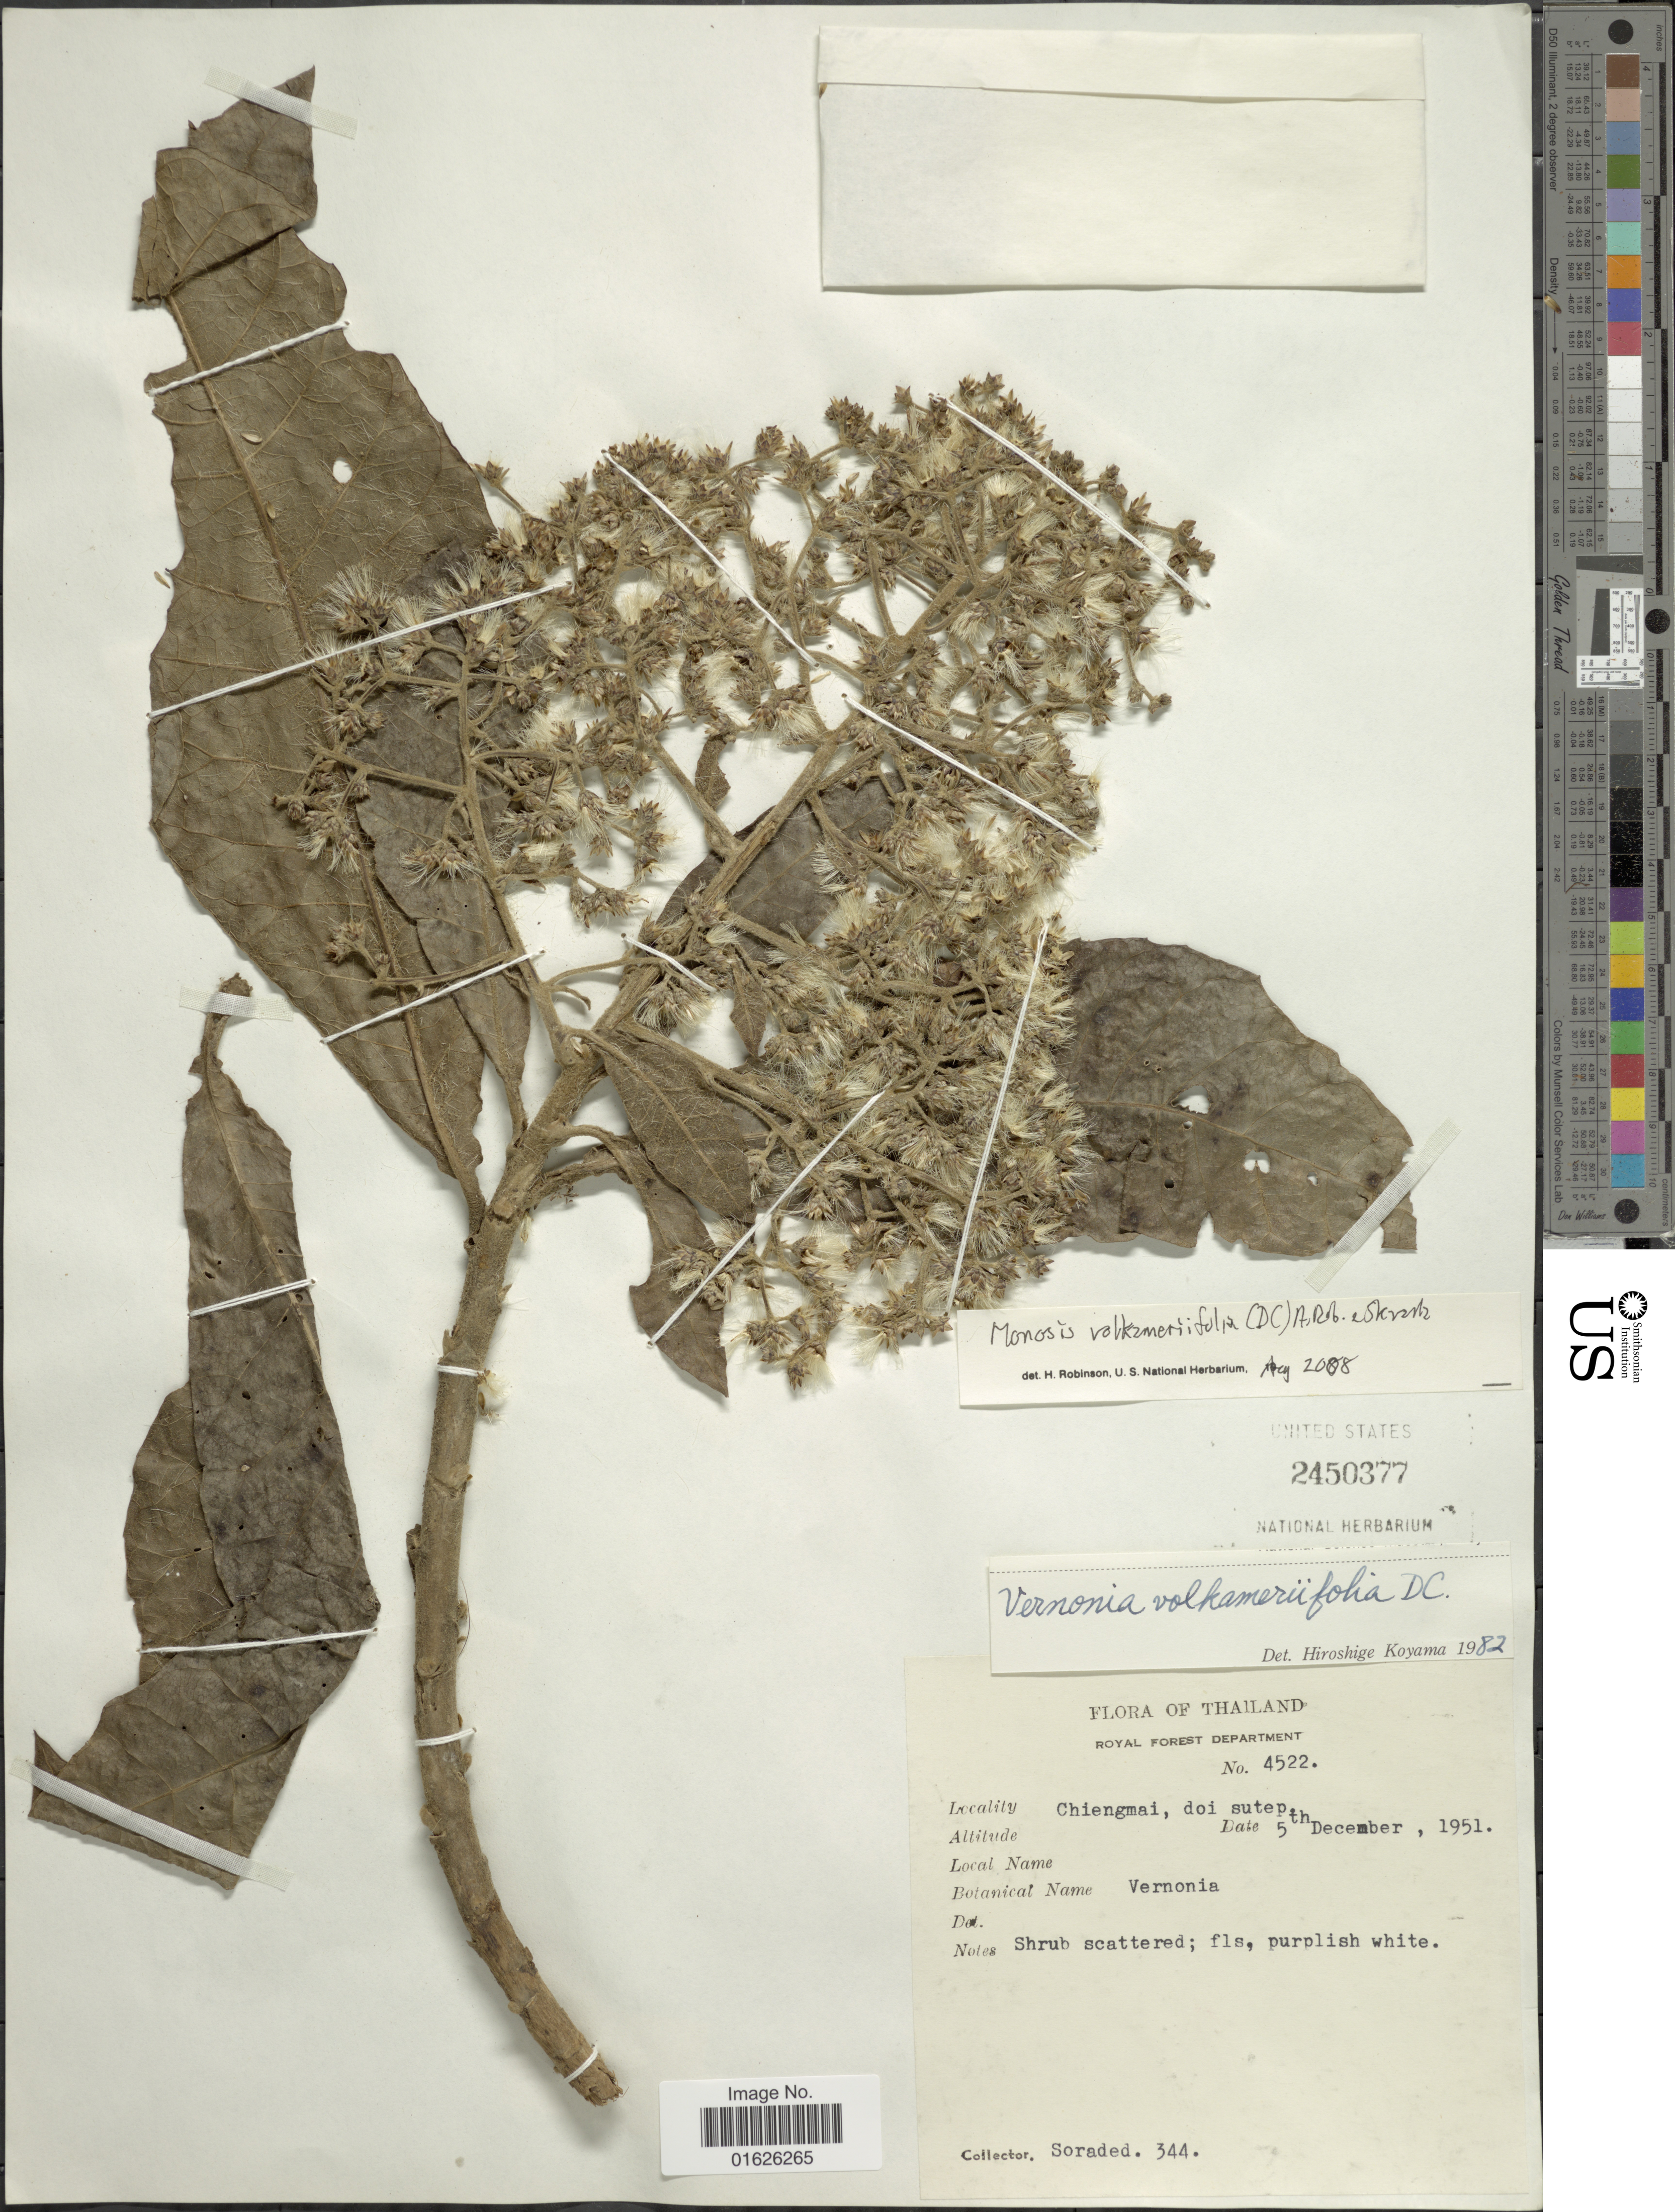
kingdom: Plantae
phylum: Tracheophyta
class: Magnoliopsida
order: Asterales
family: Asteraceae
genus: Monosis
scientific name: Monosis volkameriifolia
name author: (DC.) H. Rob. & Skvarla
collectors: Soraded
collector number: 344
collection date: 1951-12-05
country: Thailand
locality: Chiengmai, Doi Sutep.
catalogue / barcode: US 2450377